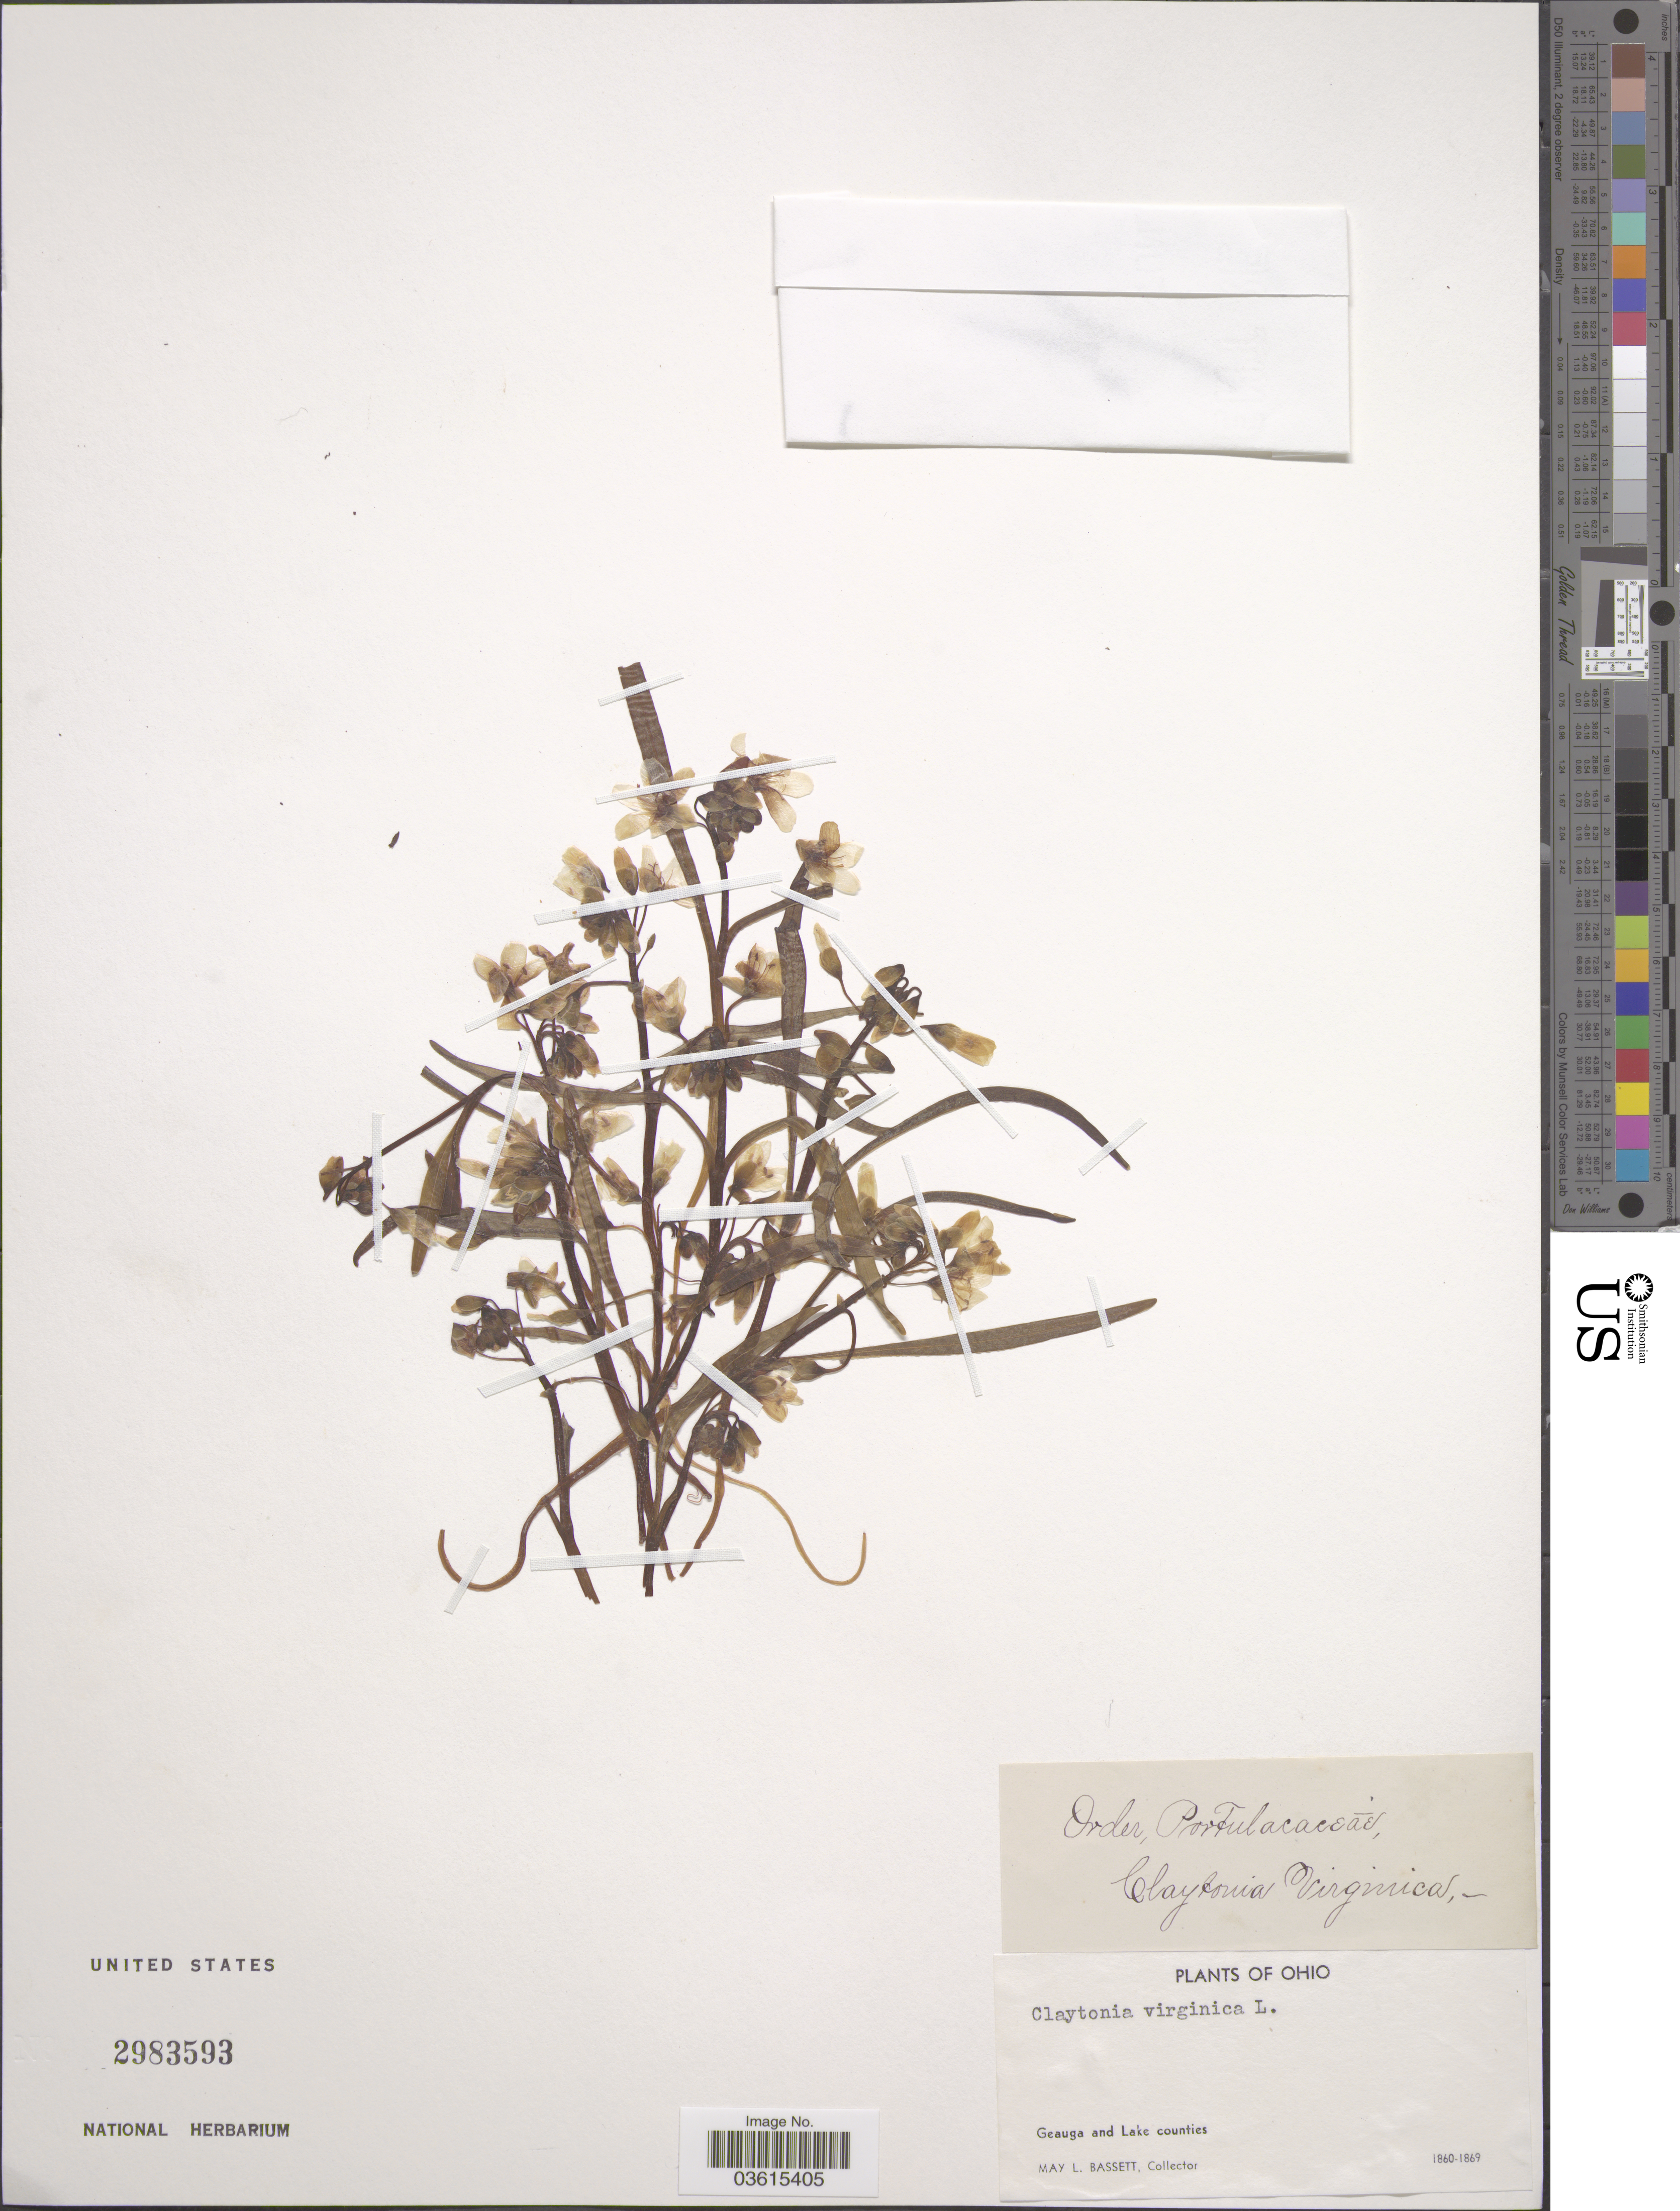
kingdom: Plantae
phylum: Tracheophyta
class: Magnoliopsida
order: Caryophyllales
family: Montiaceae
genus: Claytonia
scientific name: Claytonia virginica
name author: L.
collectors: M. L. Bassett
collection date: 1860/1869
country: United States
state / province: Ohio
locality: Geauga and Lake counties.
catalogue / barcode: US 2983593